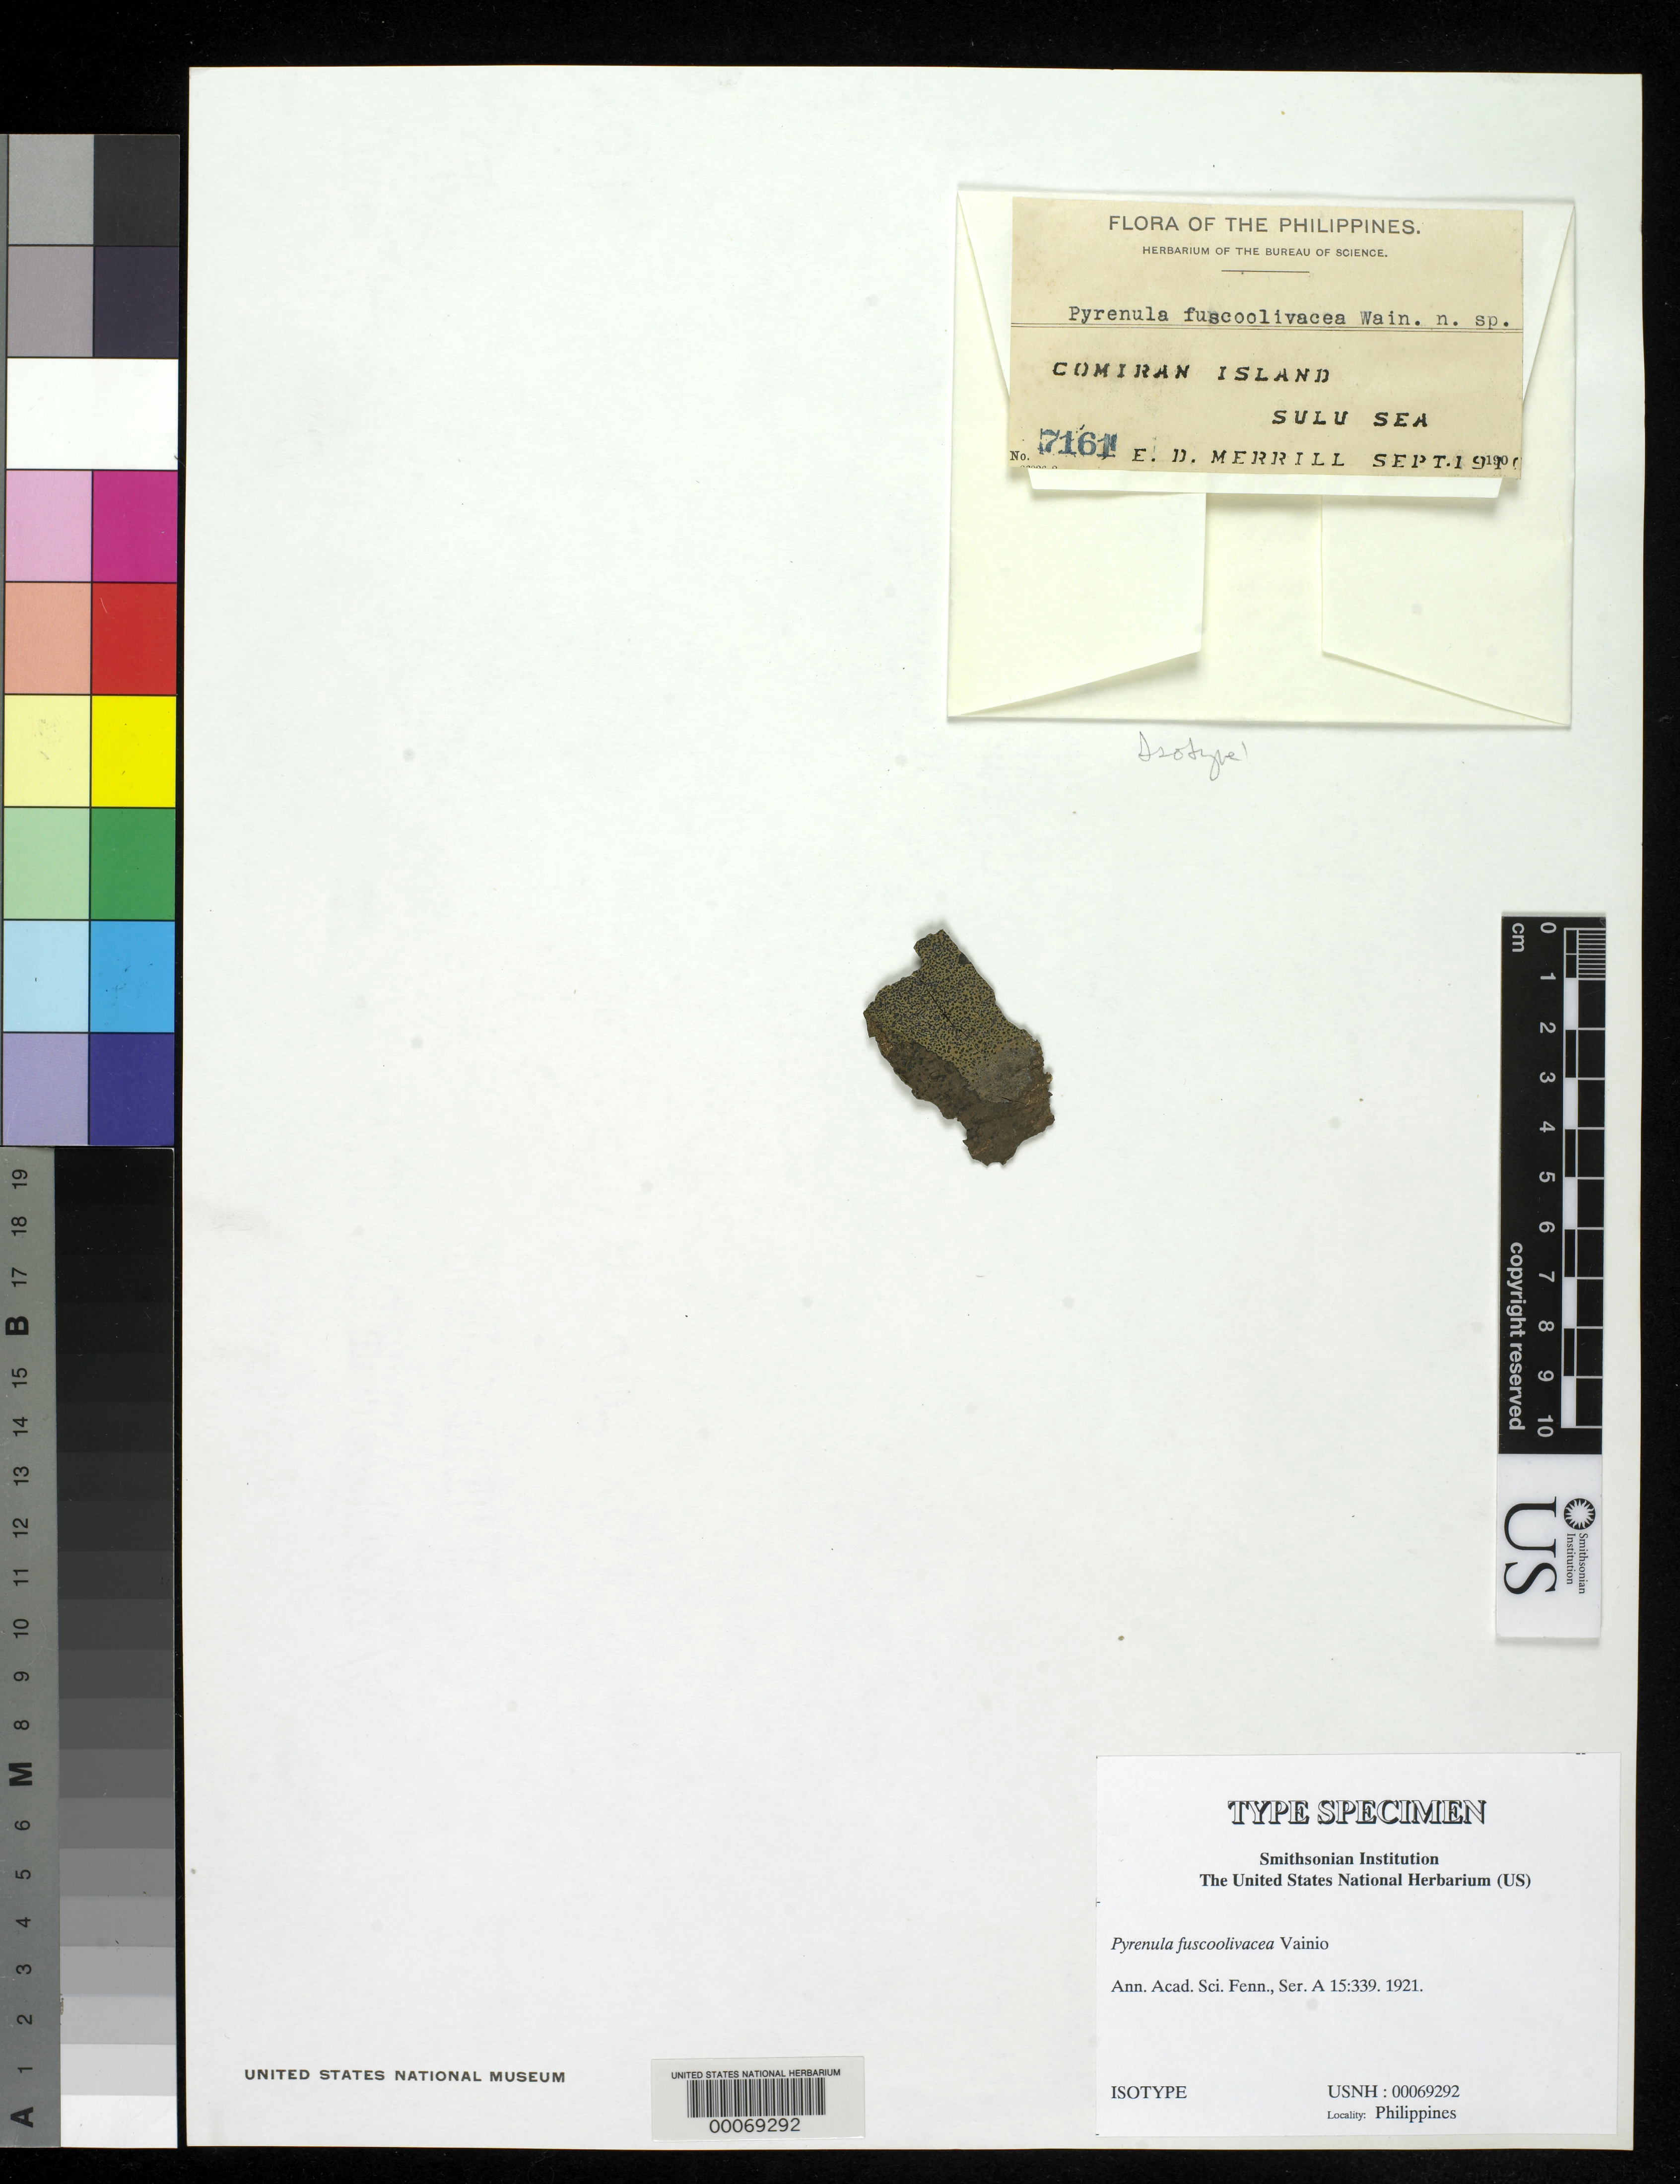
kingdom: Fungi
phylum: Ascomycota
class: Eurotiomycetes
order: Pyrenulales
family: Pyrenulaceae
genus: Pyrenula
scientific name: Pyrenula fuscoolivacea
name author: Vain.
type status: Isotype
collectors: E. D. Merrill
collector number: Bur. Sci. 7161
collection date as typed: Sep 1910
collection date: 1910-09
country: Philippines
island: Comiran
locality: Sulu Sea.